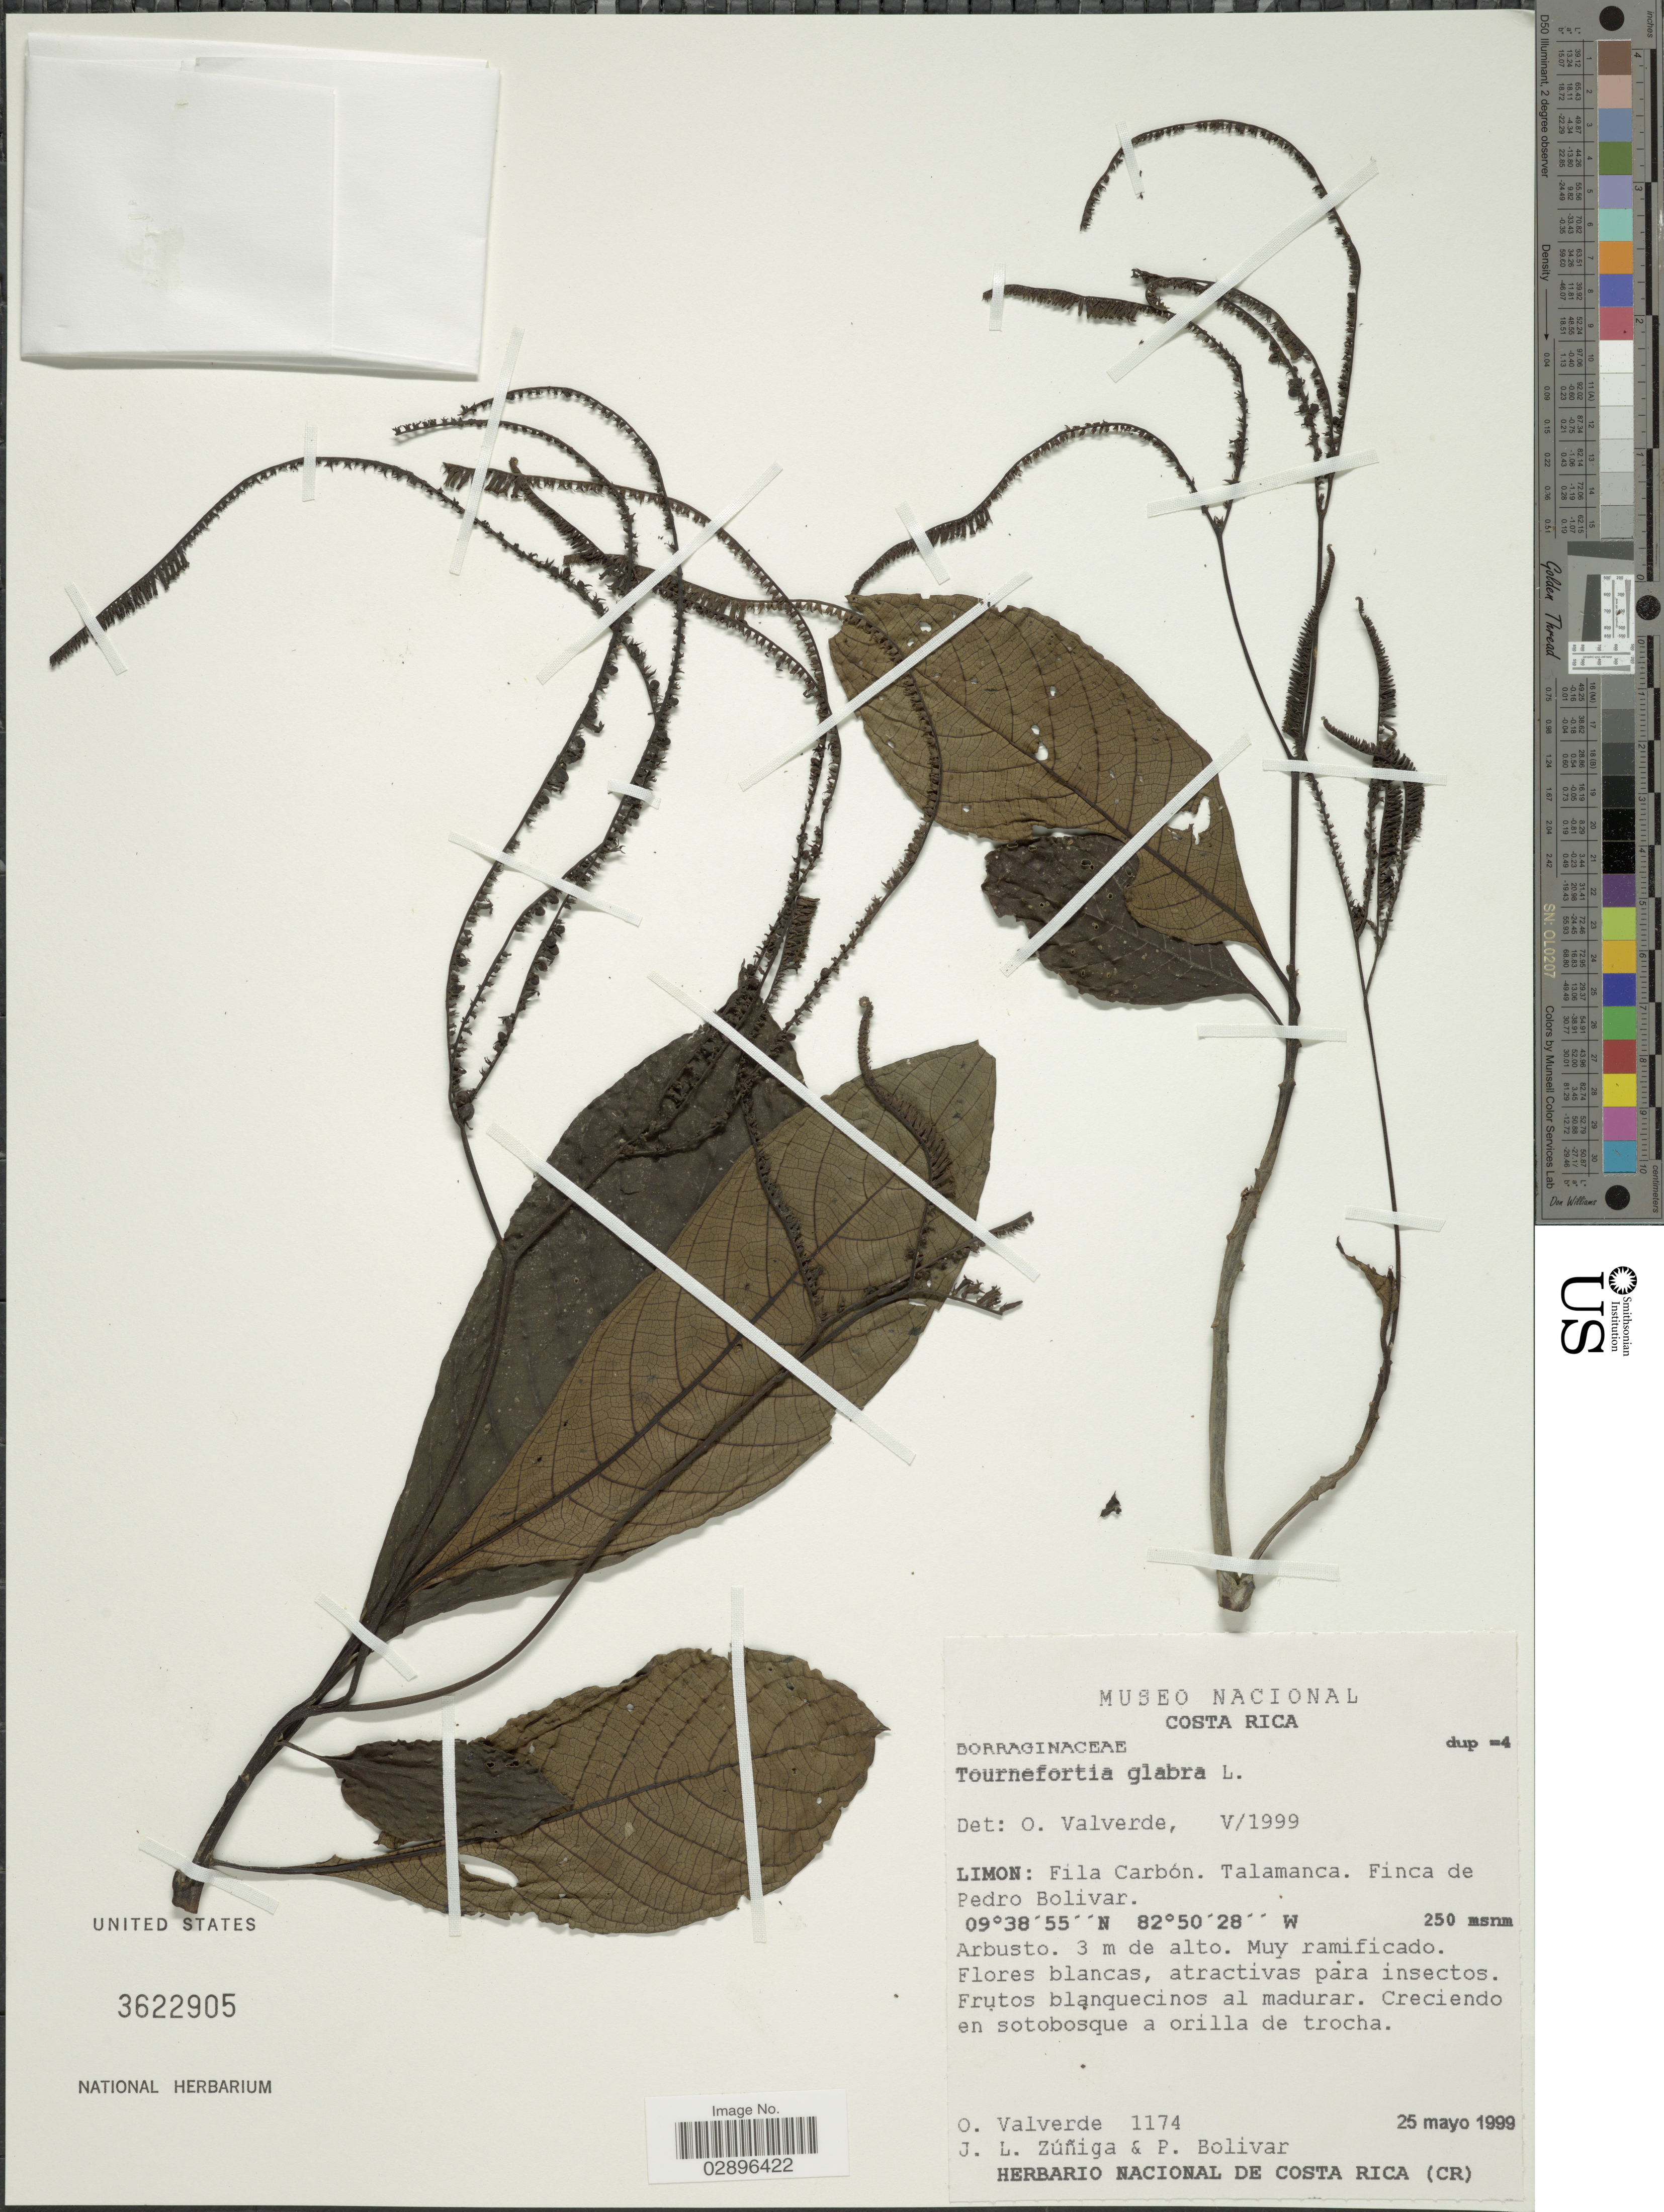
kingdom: Plantae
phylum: Tracheophyta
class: Magnoliopsida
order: Boraginales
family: Heliotropiaceae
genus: Tournefortia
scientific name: Tournefortia glabra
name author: L.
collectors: O. Valverde, J. Zúñiga & P. Bolivar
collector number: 1174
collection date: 1999-05-25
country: Costa Rica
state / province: Limón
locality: Fila Carbón. Talamanca. Finca de Pedro Bolivar.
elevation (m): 250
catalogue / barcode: US 3622905